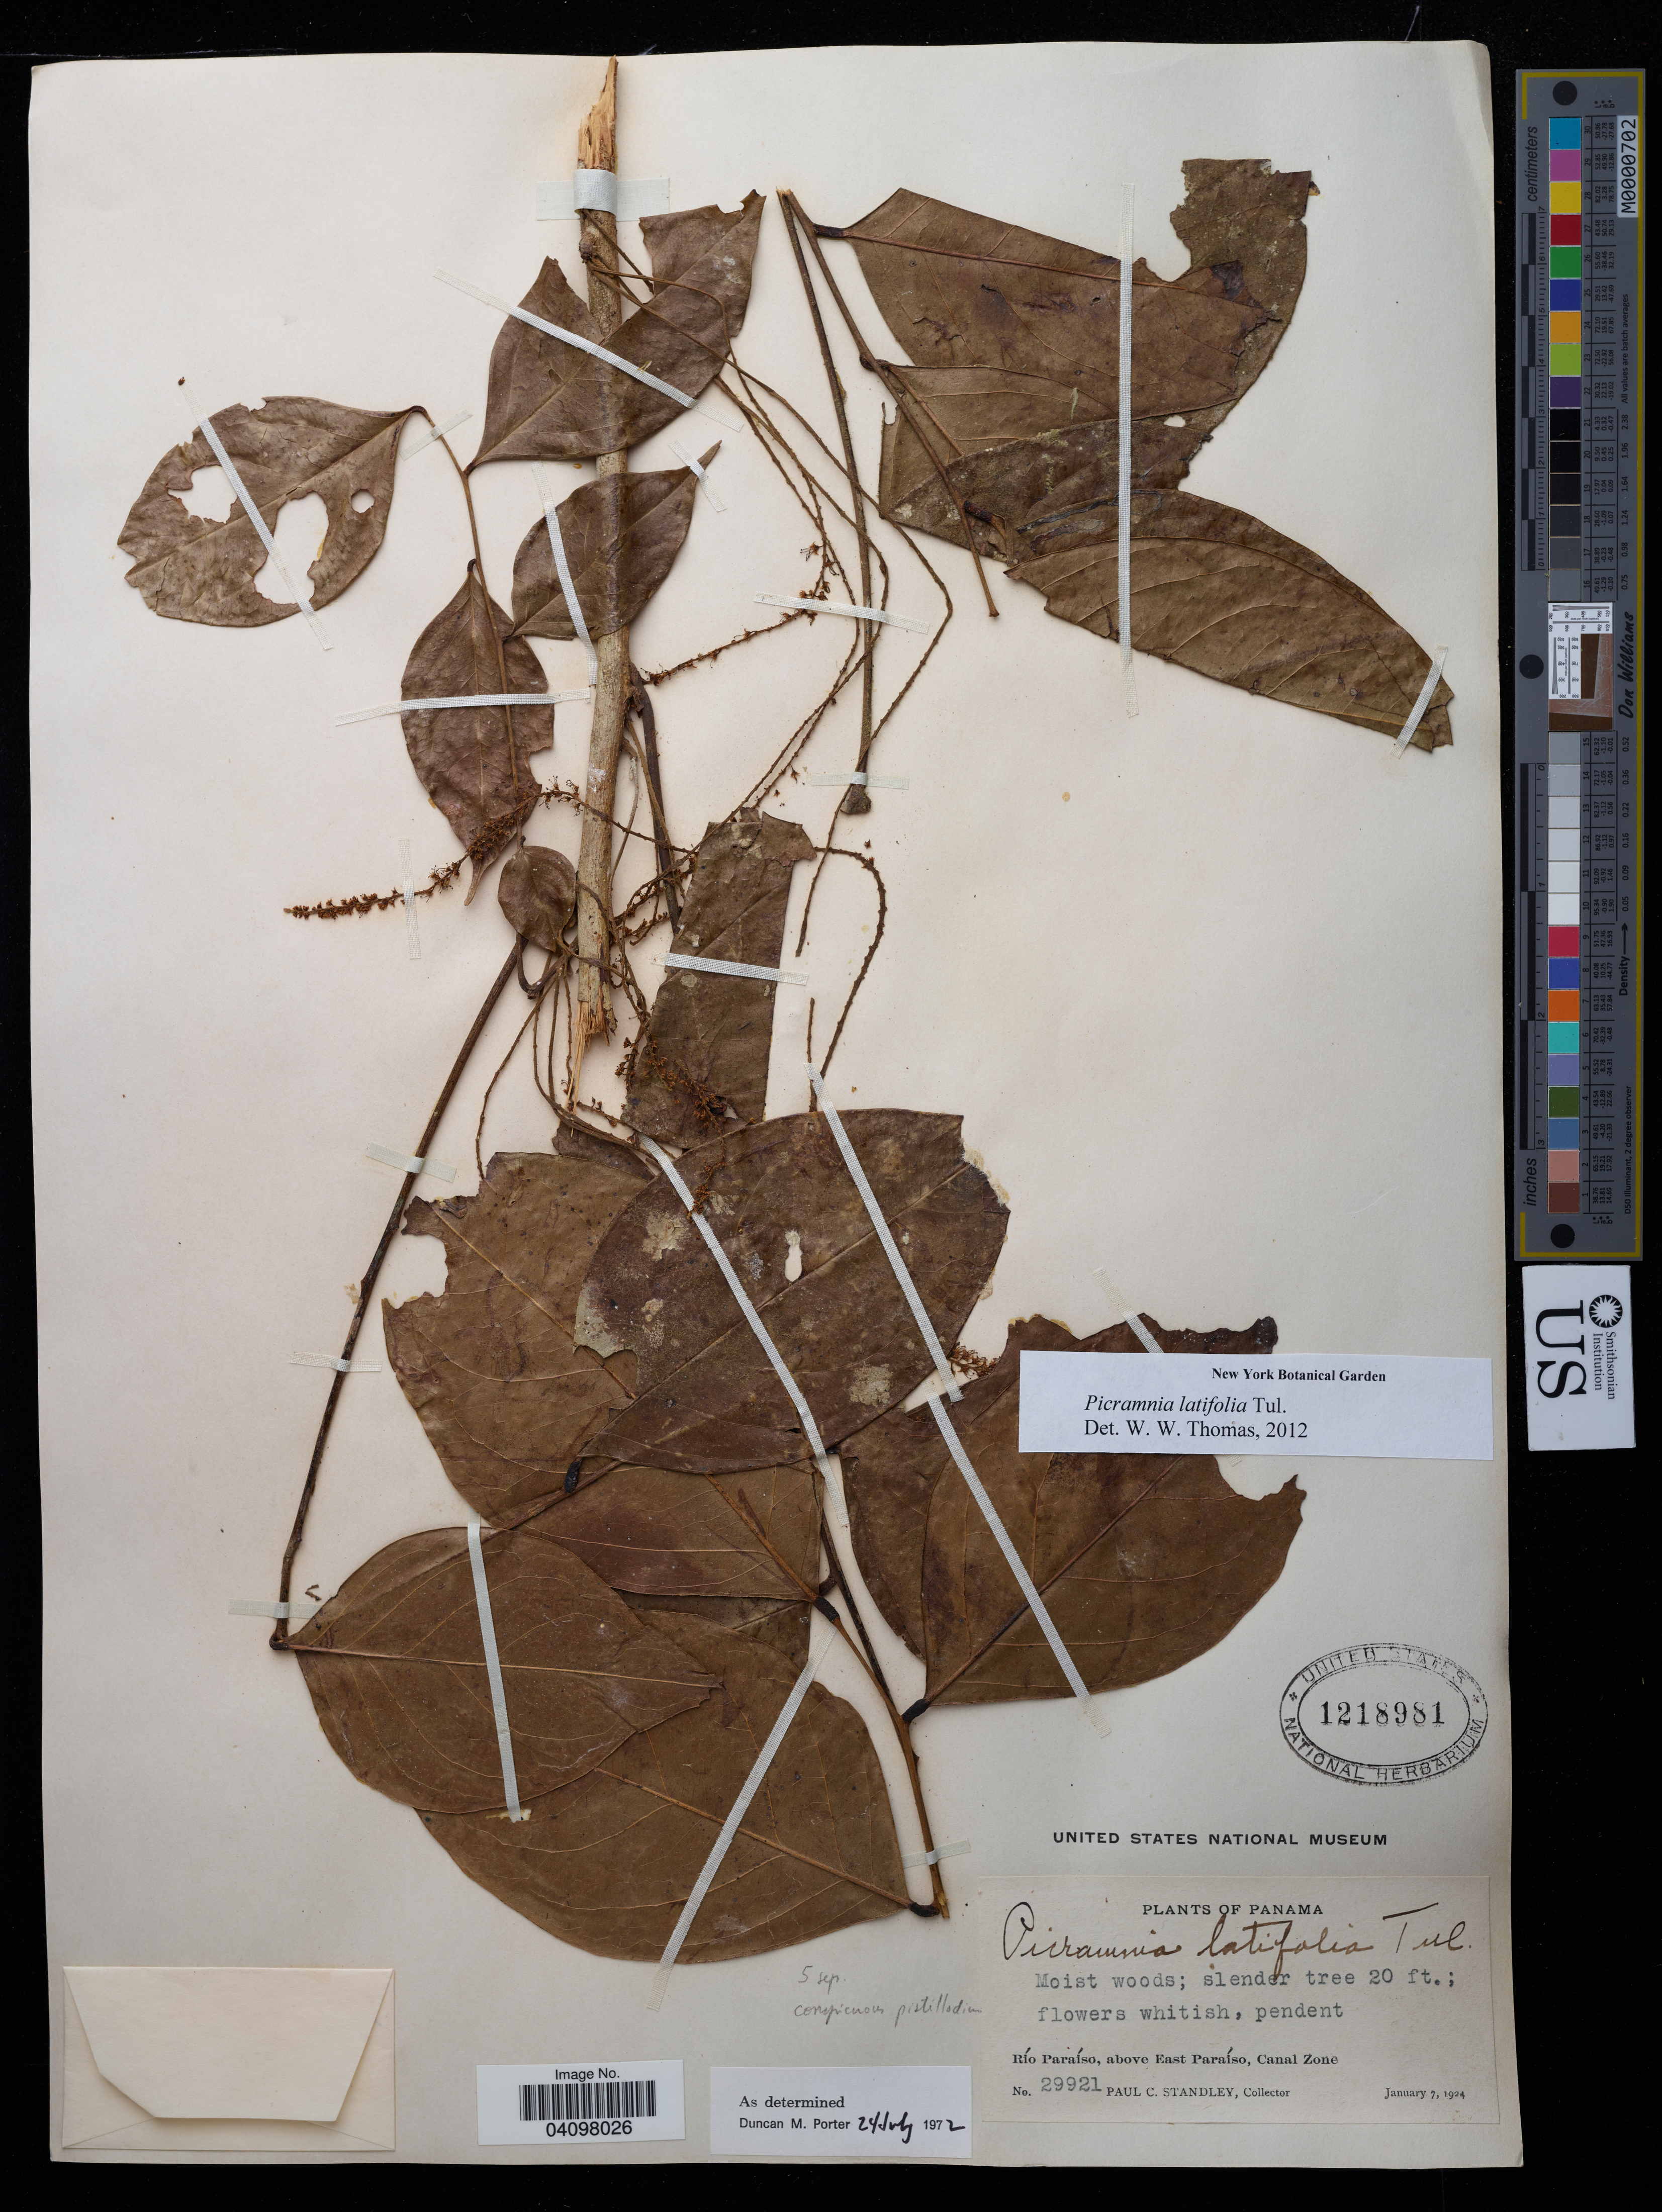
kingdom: Plantae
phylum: Tracheophyta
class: Magnoliopsida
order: Picramniales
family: Picramniaceae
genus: Picramnia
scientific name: Picramnia latifolia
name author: Tul.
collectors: P. C. Standley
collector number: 29921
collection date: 1924-01-07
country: Panama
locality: Río Paraíso, above East Paraíso, Canal Zone.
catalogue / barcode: US 1218981